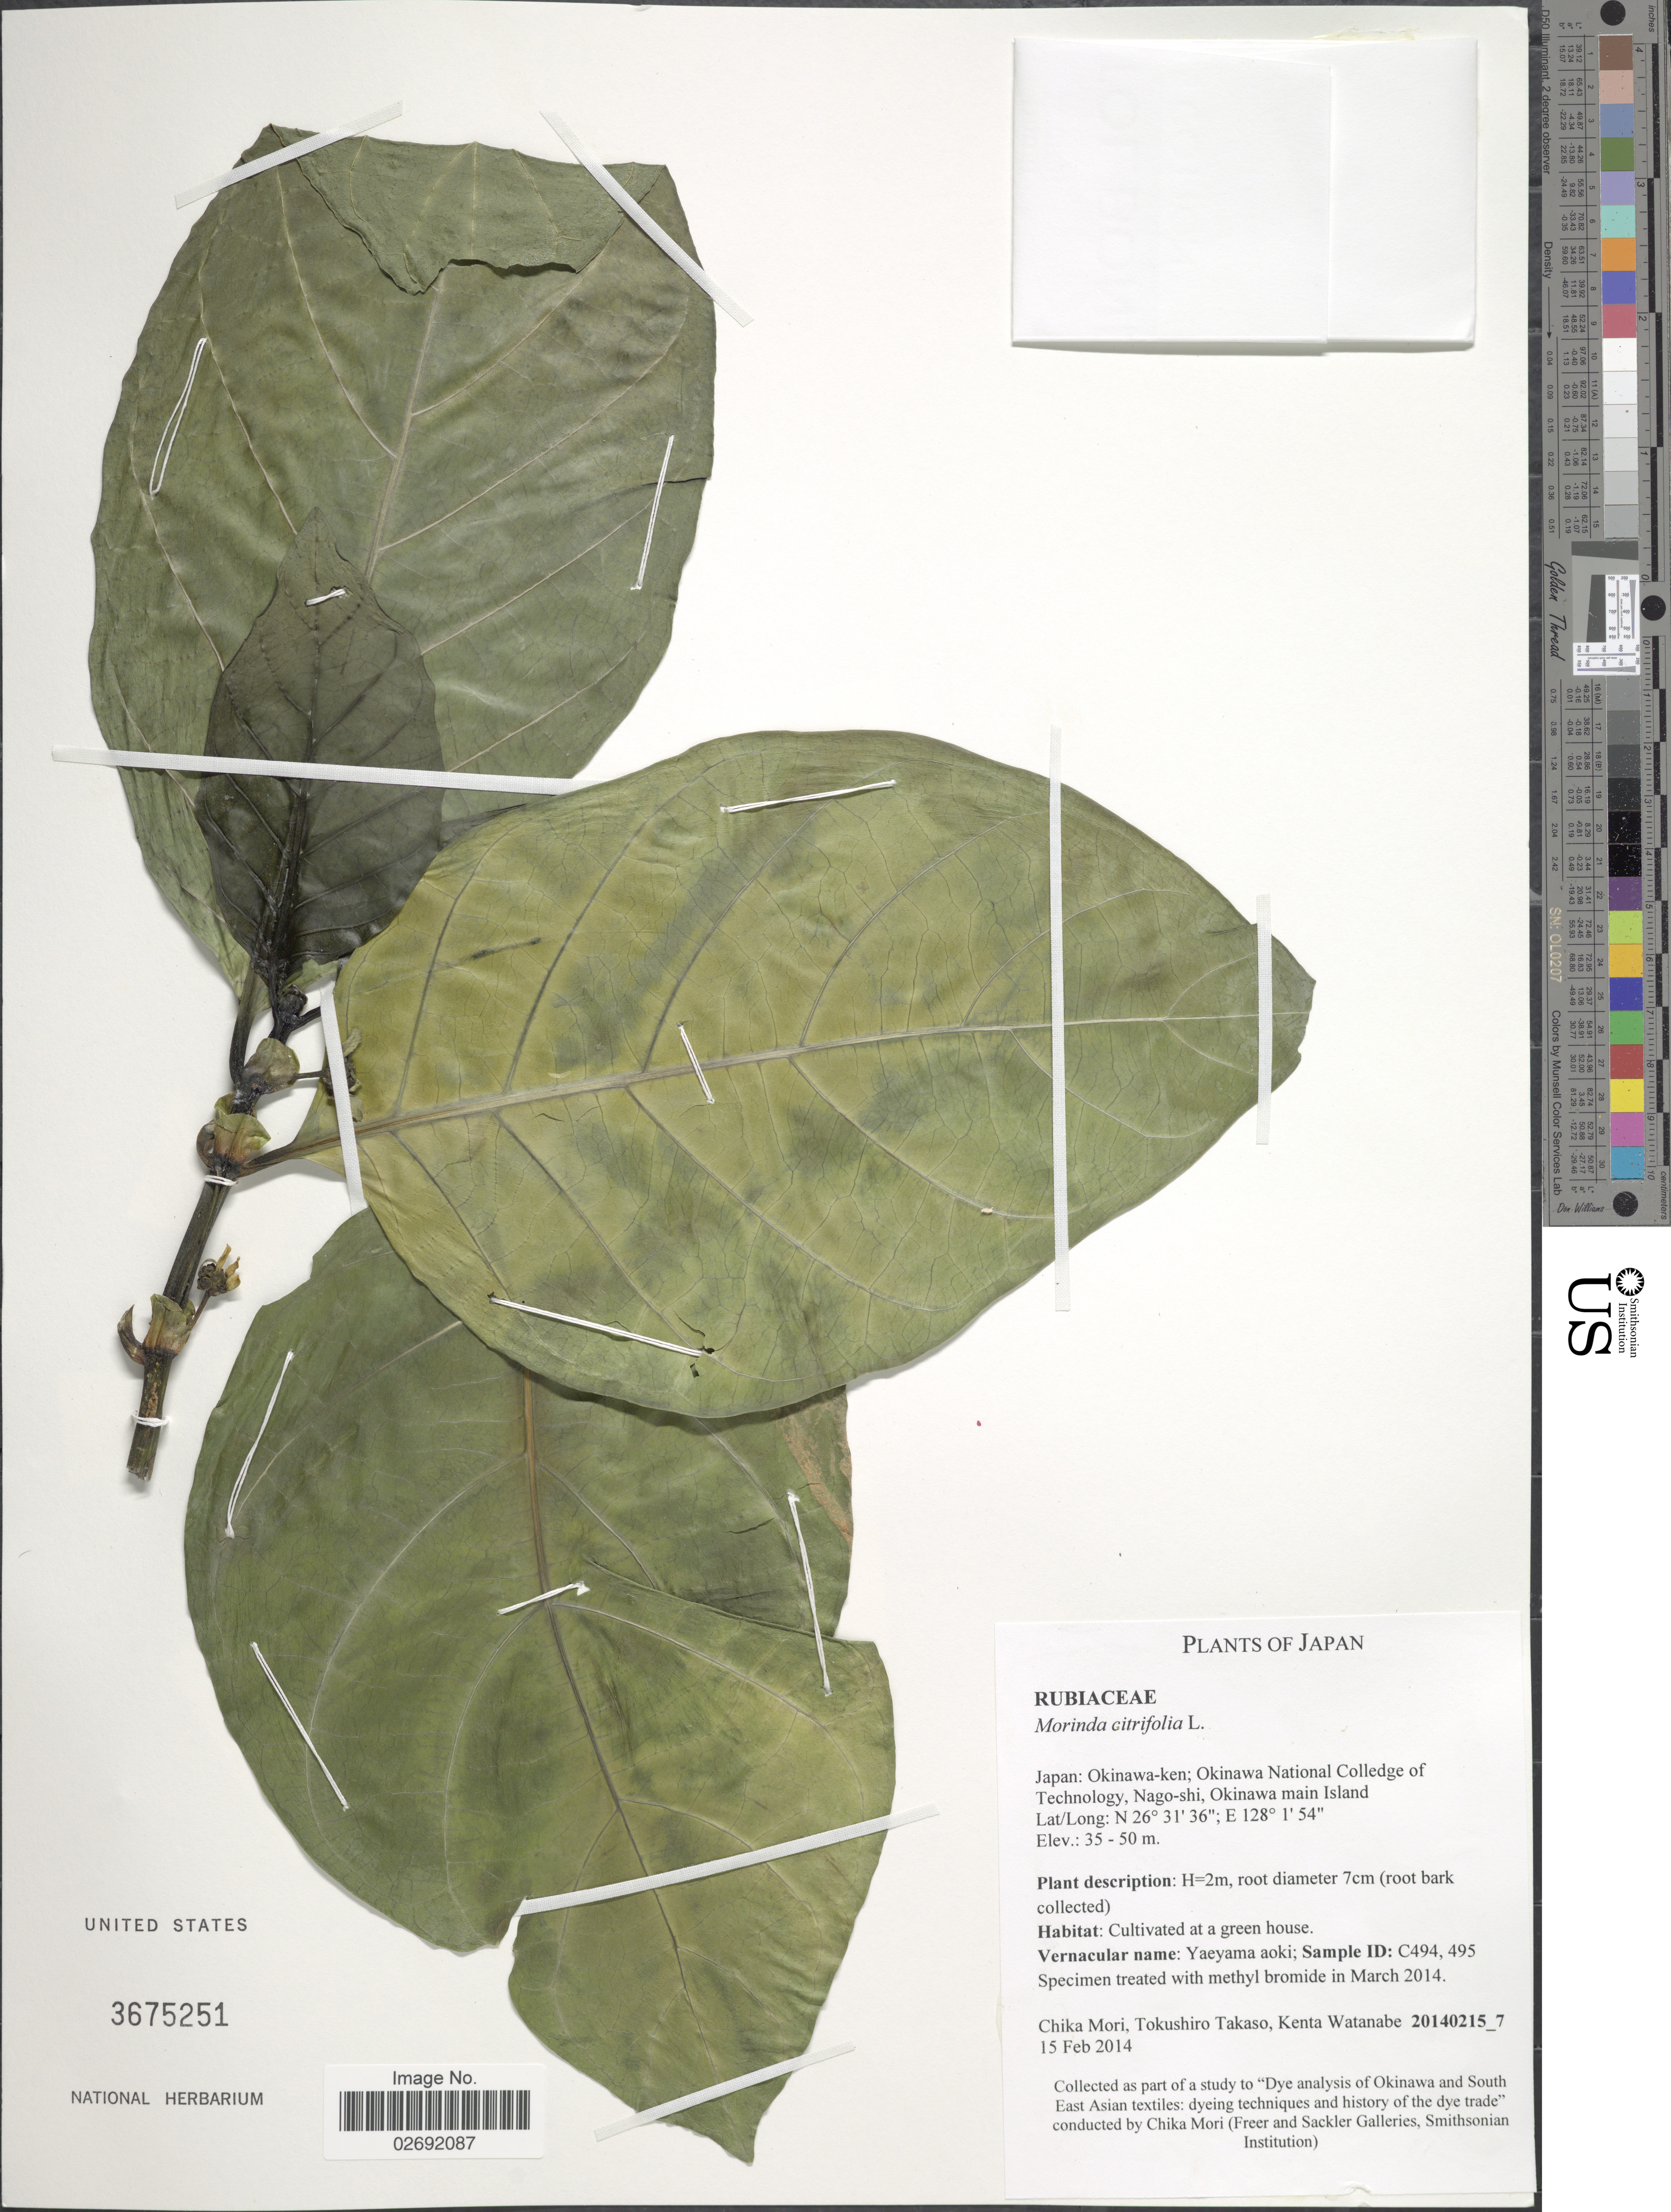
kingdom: Plantae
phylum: Tracheophyta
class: Magnoliopsida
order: Gentianales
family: Rubiaceae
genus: Morinda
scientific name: Morinda citrifolia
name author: L.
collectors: C. Mori, T. Takaso & K. Watanabe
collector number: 20140215_7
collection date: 2014-02-15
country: Japan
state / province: Okinawa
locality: Okinawa-ken; Okinawa National Colledge of Technology, Nago-shi, Okinawa main Island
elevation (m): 35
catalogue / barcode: US 3675251